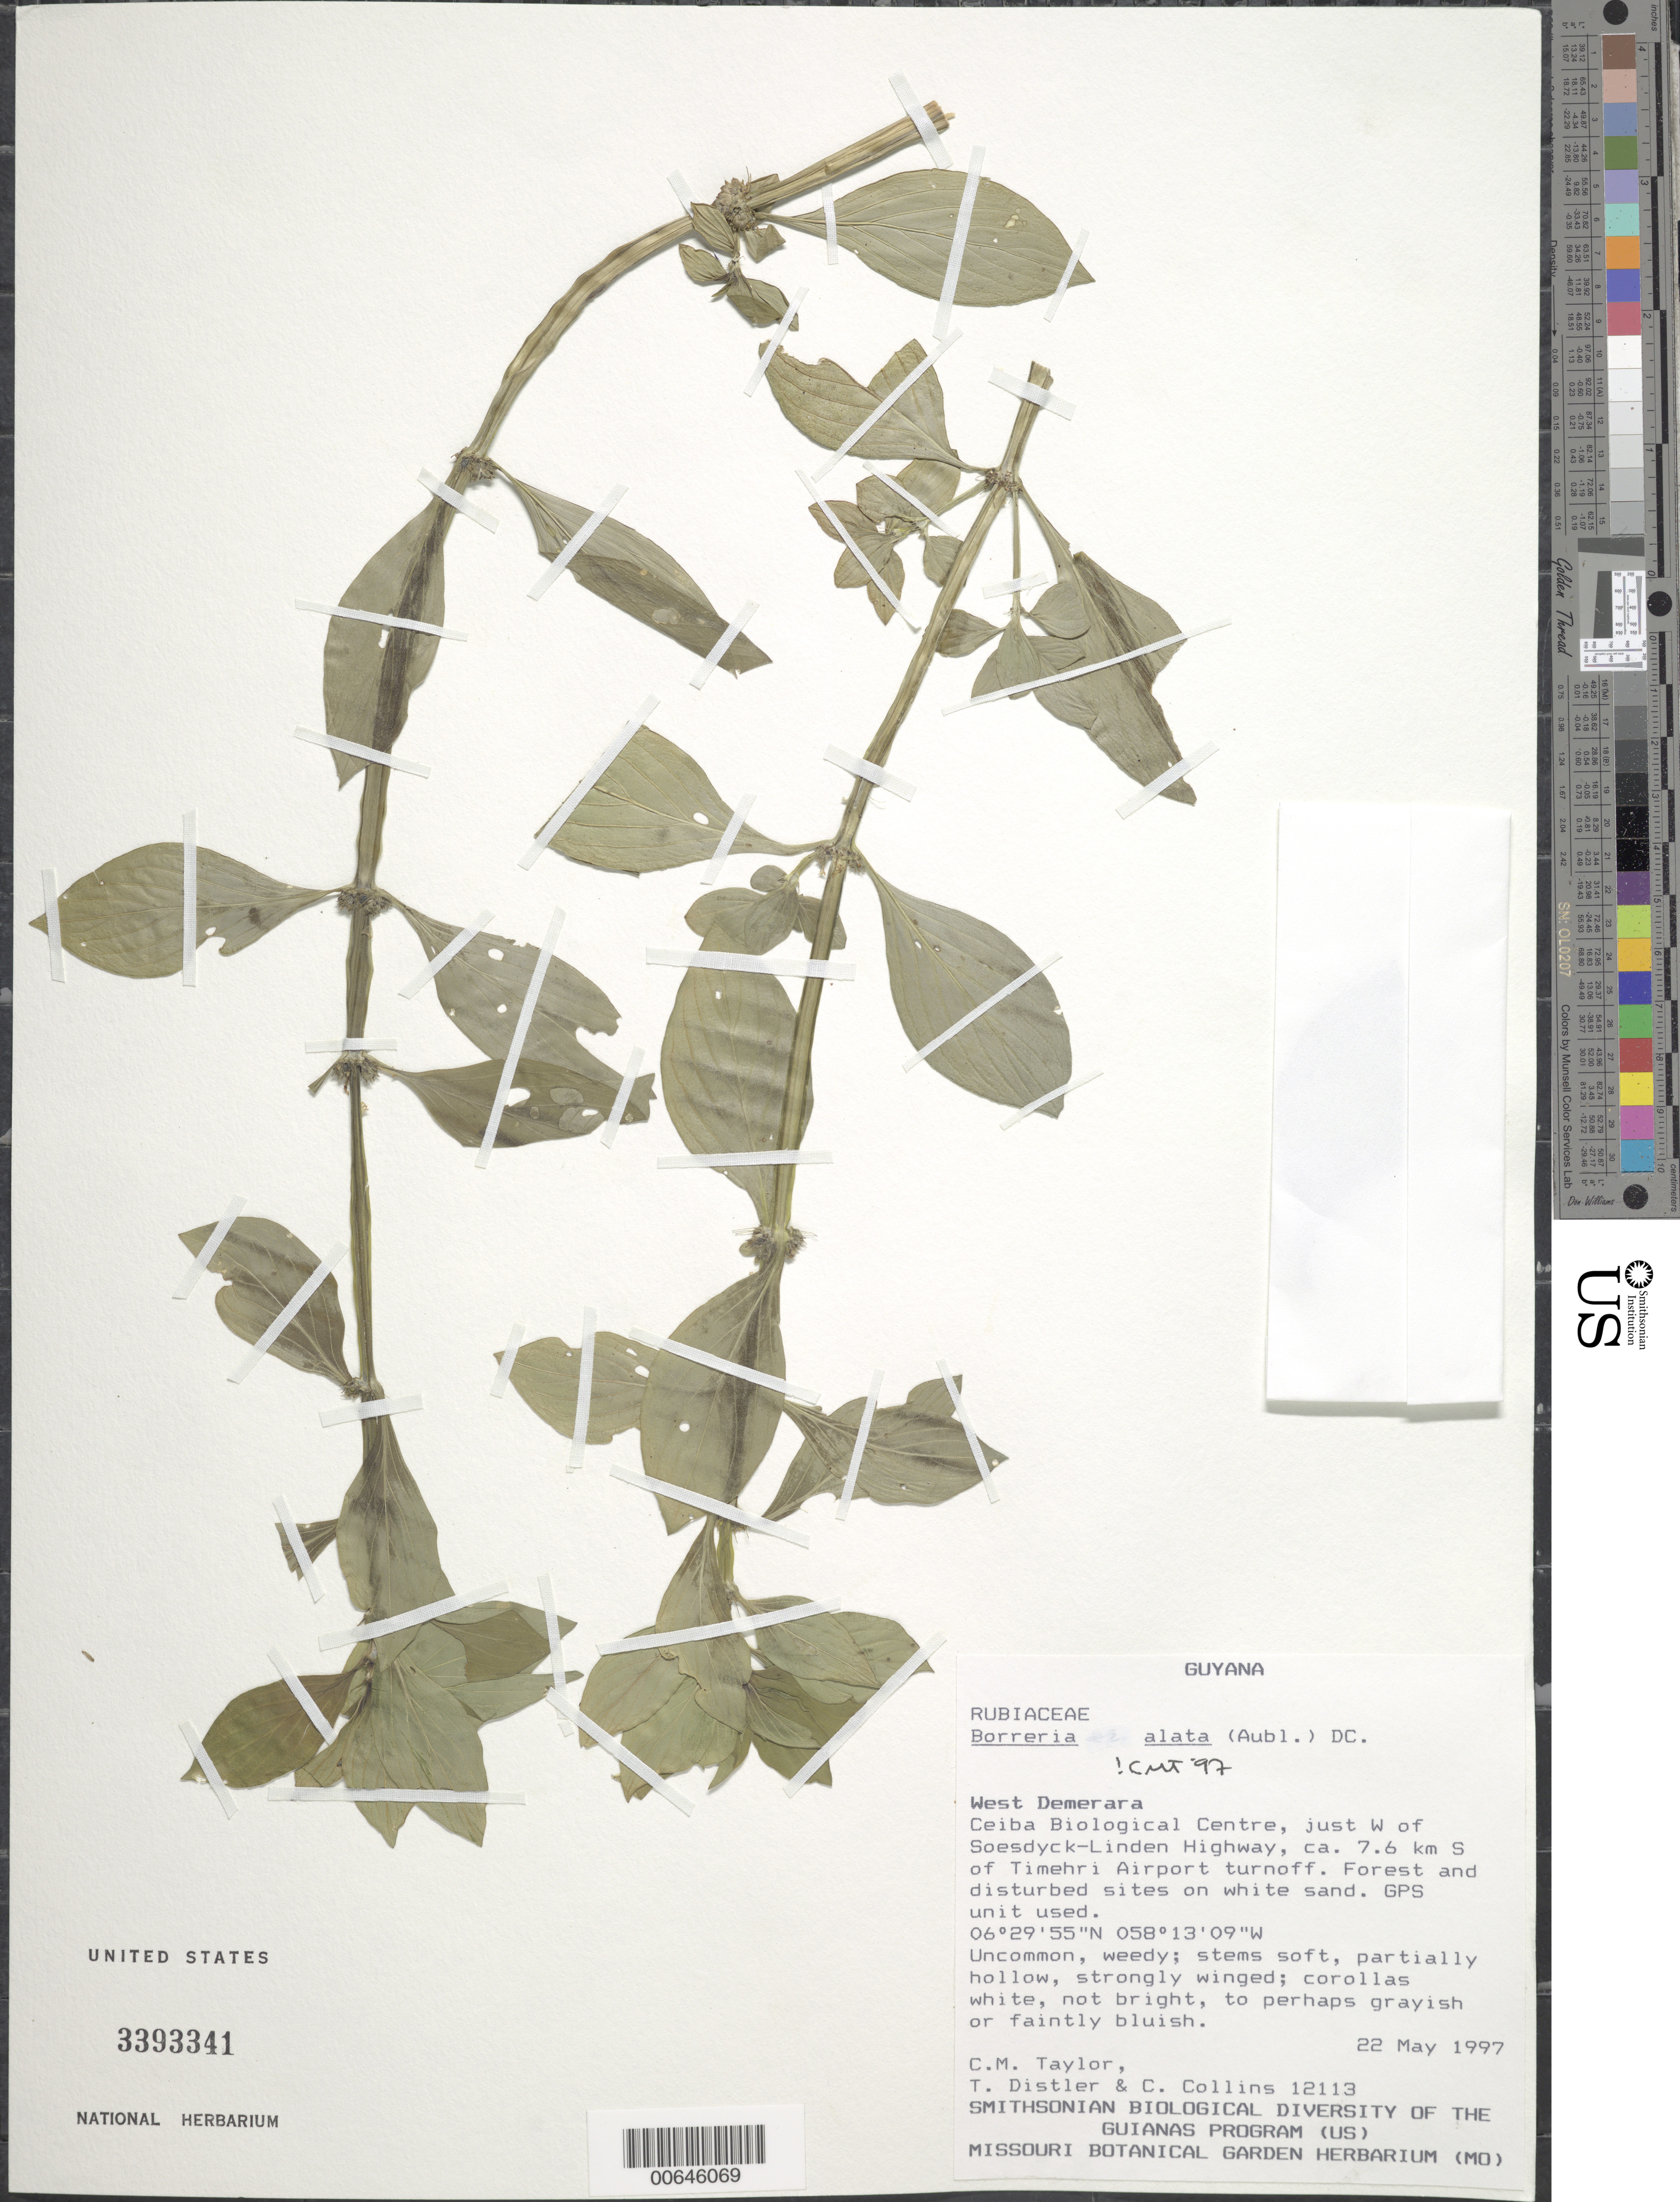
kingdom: Plantae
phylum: Tracheophyta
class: Magnoliopsida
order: Gentianales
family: Rubiaceae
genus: Borreria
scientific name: Borreria alata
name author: (Aubl.) DC.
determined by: Taylor, Charlotte M.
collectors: C. M. Taylor, T. Distler & C. Collins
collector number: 12113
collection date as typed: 22 May 1997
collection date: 1997-05-22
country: Guyana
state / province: Demerara-Mahaica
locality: Ceiba Biological Centre, just W of Soesdyck-Linden Hwy, ca. 7.6 km S of Timehri Airport turnoff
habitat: Forest & disturbed sites on white sand. Uncommon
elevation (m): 15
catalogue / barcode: US 3393341